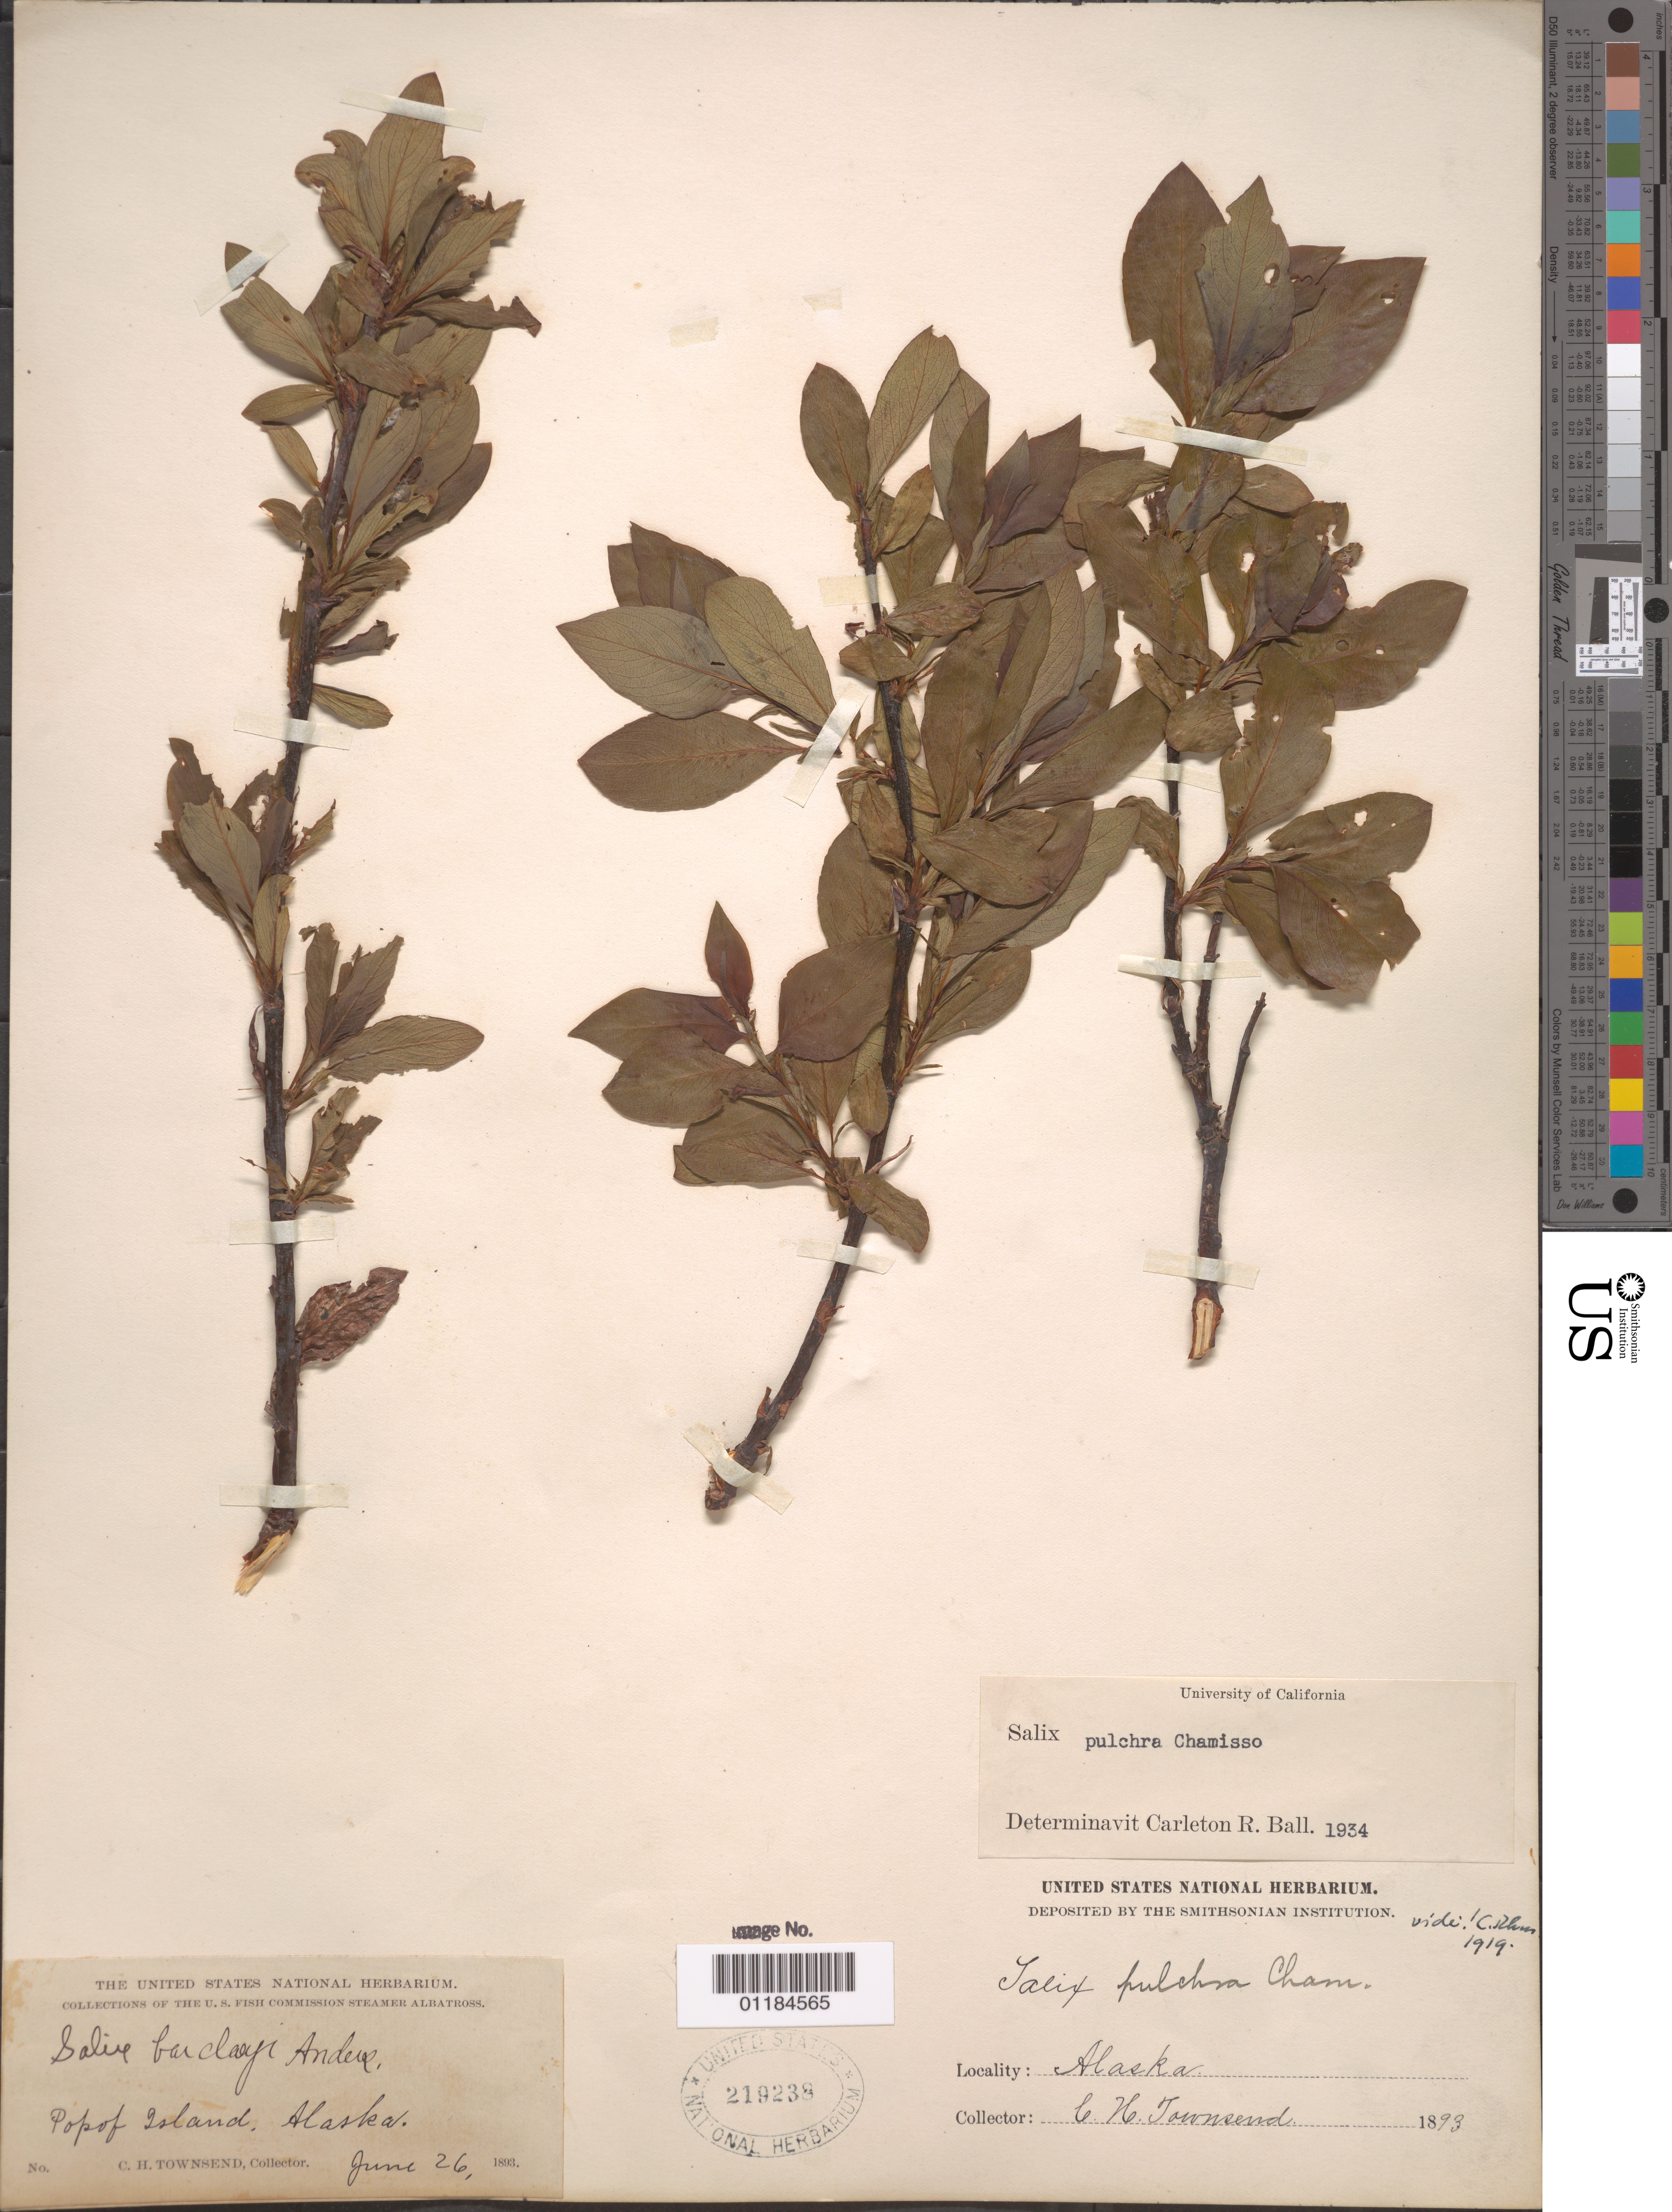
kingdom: Plantae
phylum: Tracheophyta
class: Magnoliopsida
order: Malpighiales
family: Salicaceae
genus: Salix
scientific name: Salix pulchra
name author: Cham.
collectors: C. H. Townsend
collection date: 1893-06-26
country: United States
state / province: Alaska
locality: Popof Island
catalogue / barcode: US 219238